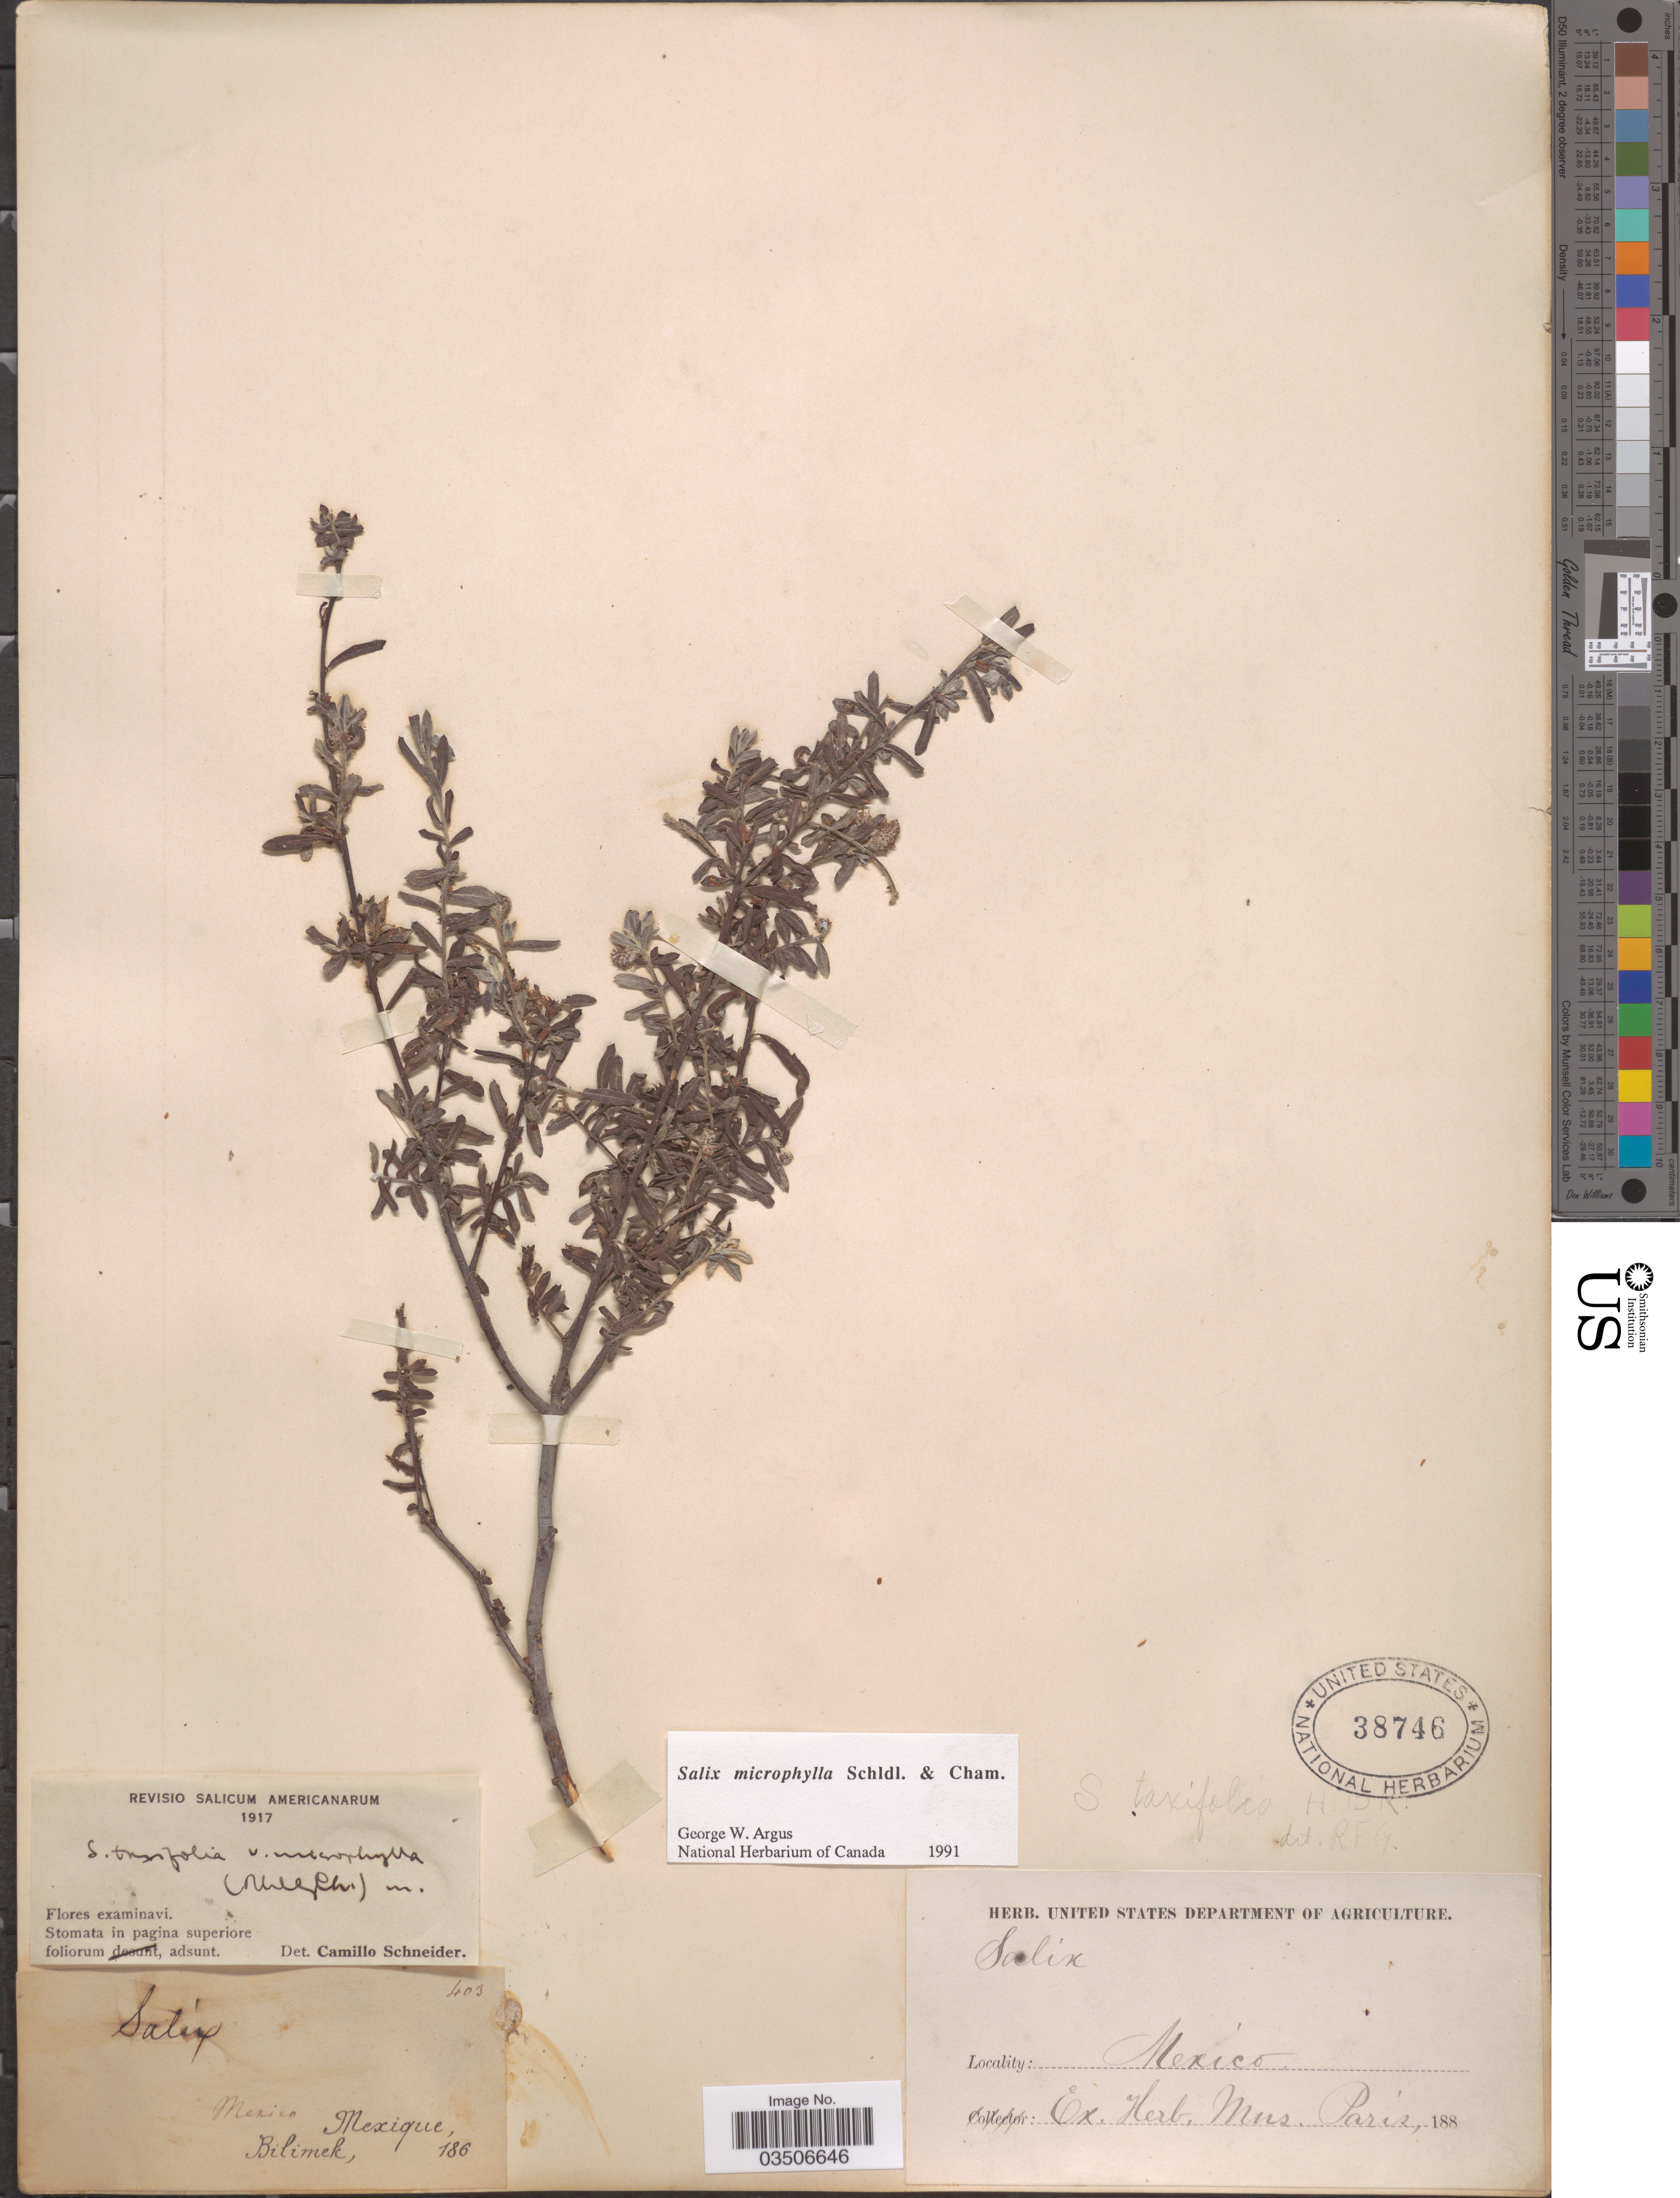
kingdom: Plantae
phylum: Tracheophyta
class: Magnoliopsida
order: Malpighiales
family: Salicaceae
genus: Salix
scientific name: Salix microphylla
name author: Schltdl. & Cham.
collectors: -. Bilimek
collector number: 403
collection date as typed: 186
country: Mexico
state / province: México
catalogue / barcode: US 38746